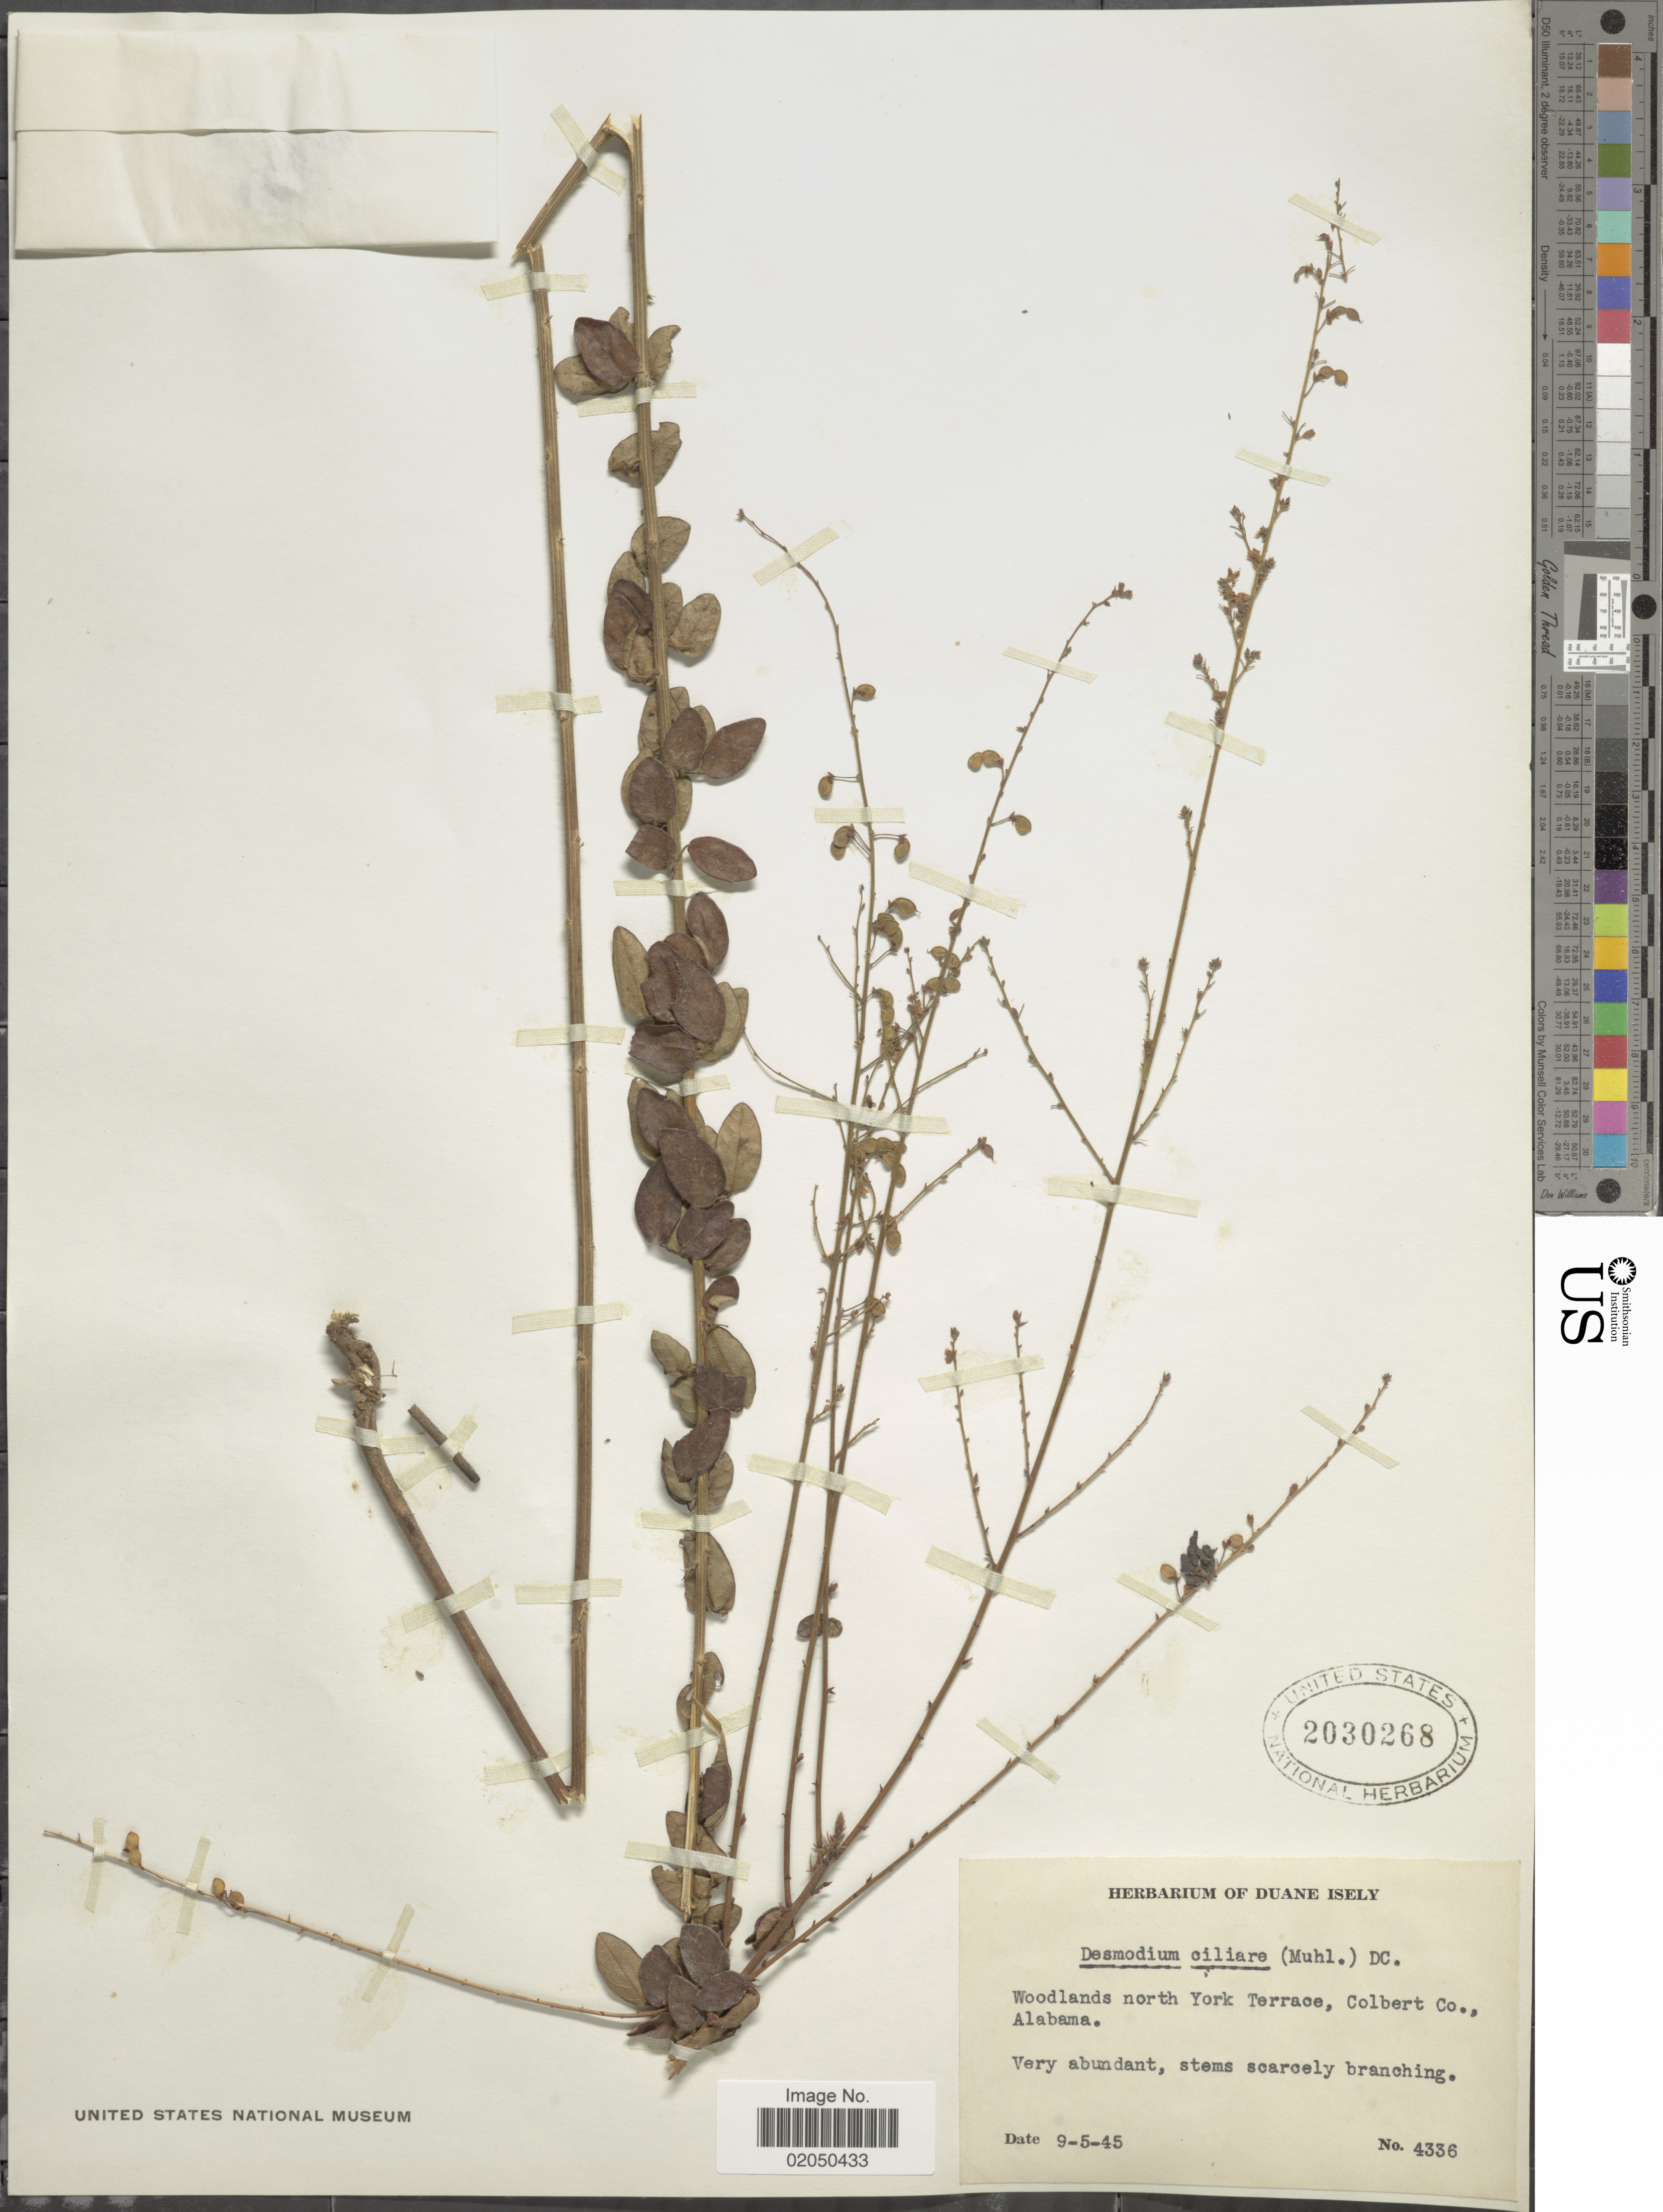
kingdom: Plantae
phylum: Tracheophyta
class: Magnoliopsida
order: Fabales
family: Fabaceae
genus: Desmodium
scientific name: Desmodium ciliare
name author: (Muhl. ex Willd.) DC.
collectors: ex. herb. Duane Isely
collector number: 4336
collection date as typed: Transcribed d/m/y: 5/9/45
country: United States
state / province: Alabama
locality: Woodlands north York Terrace, Colbert Co.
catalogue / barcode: US 2030268